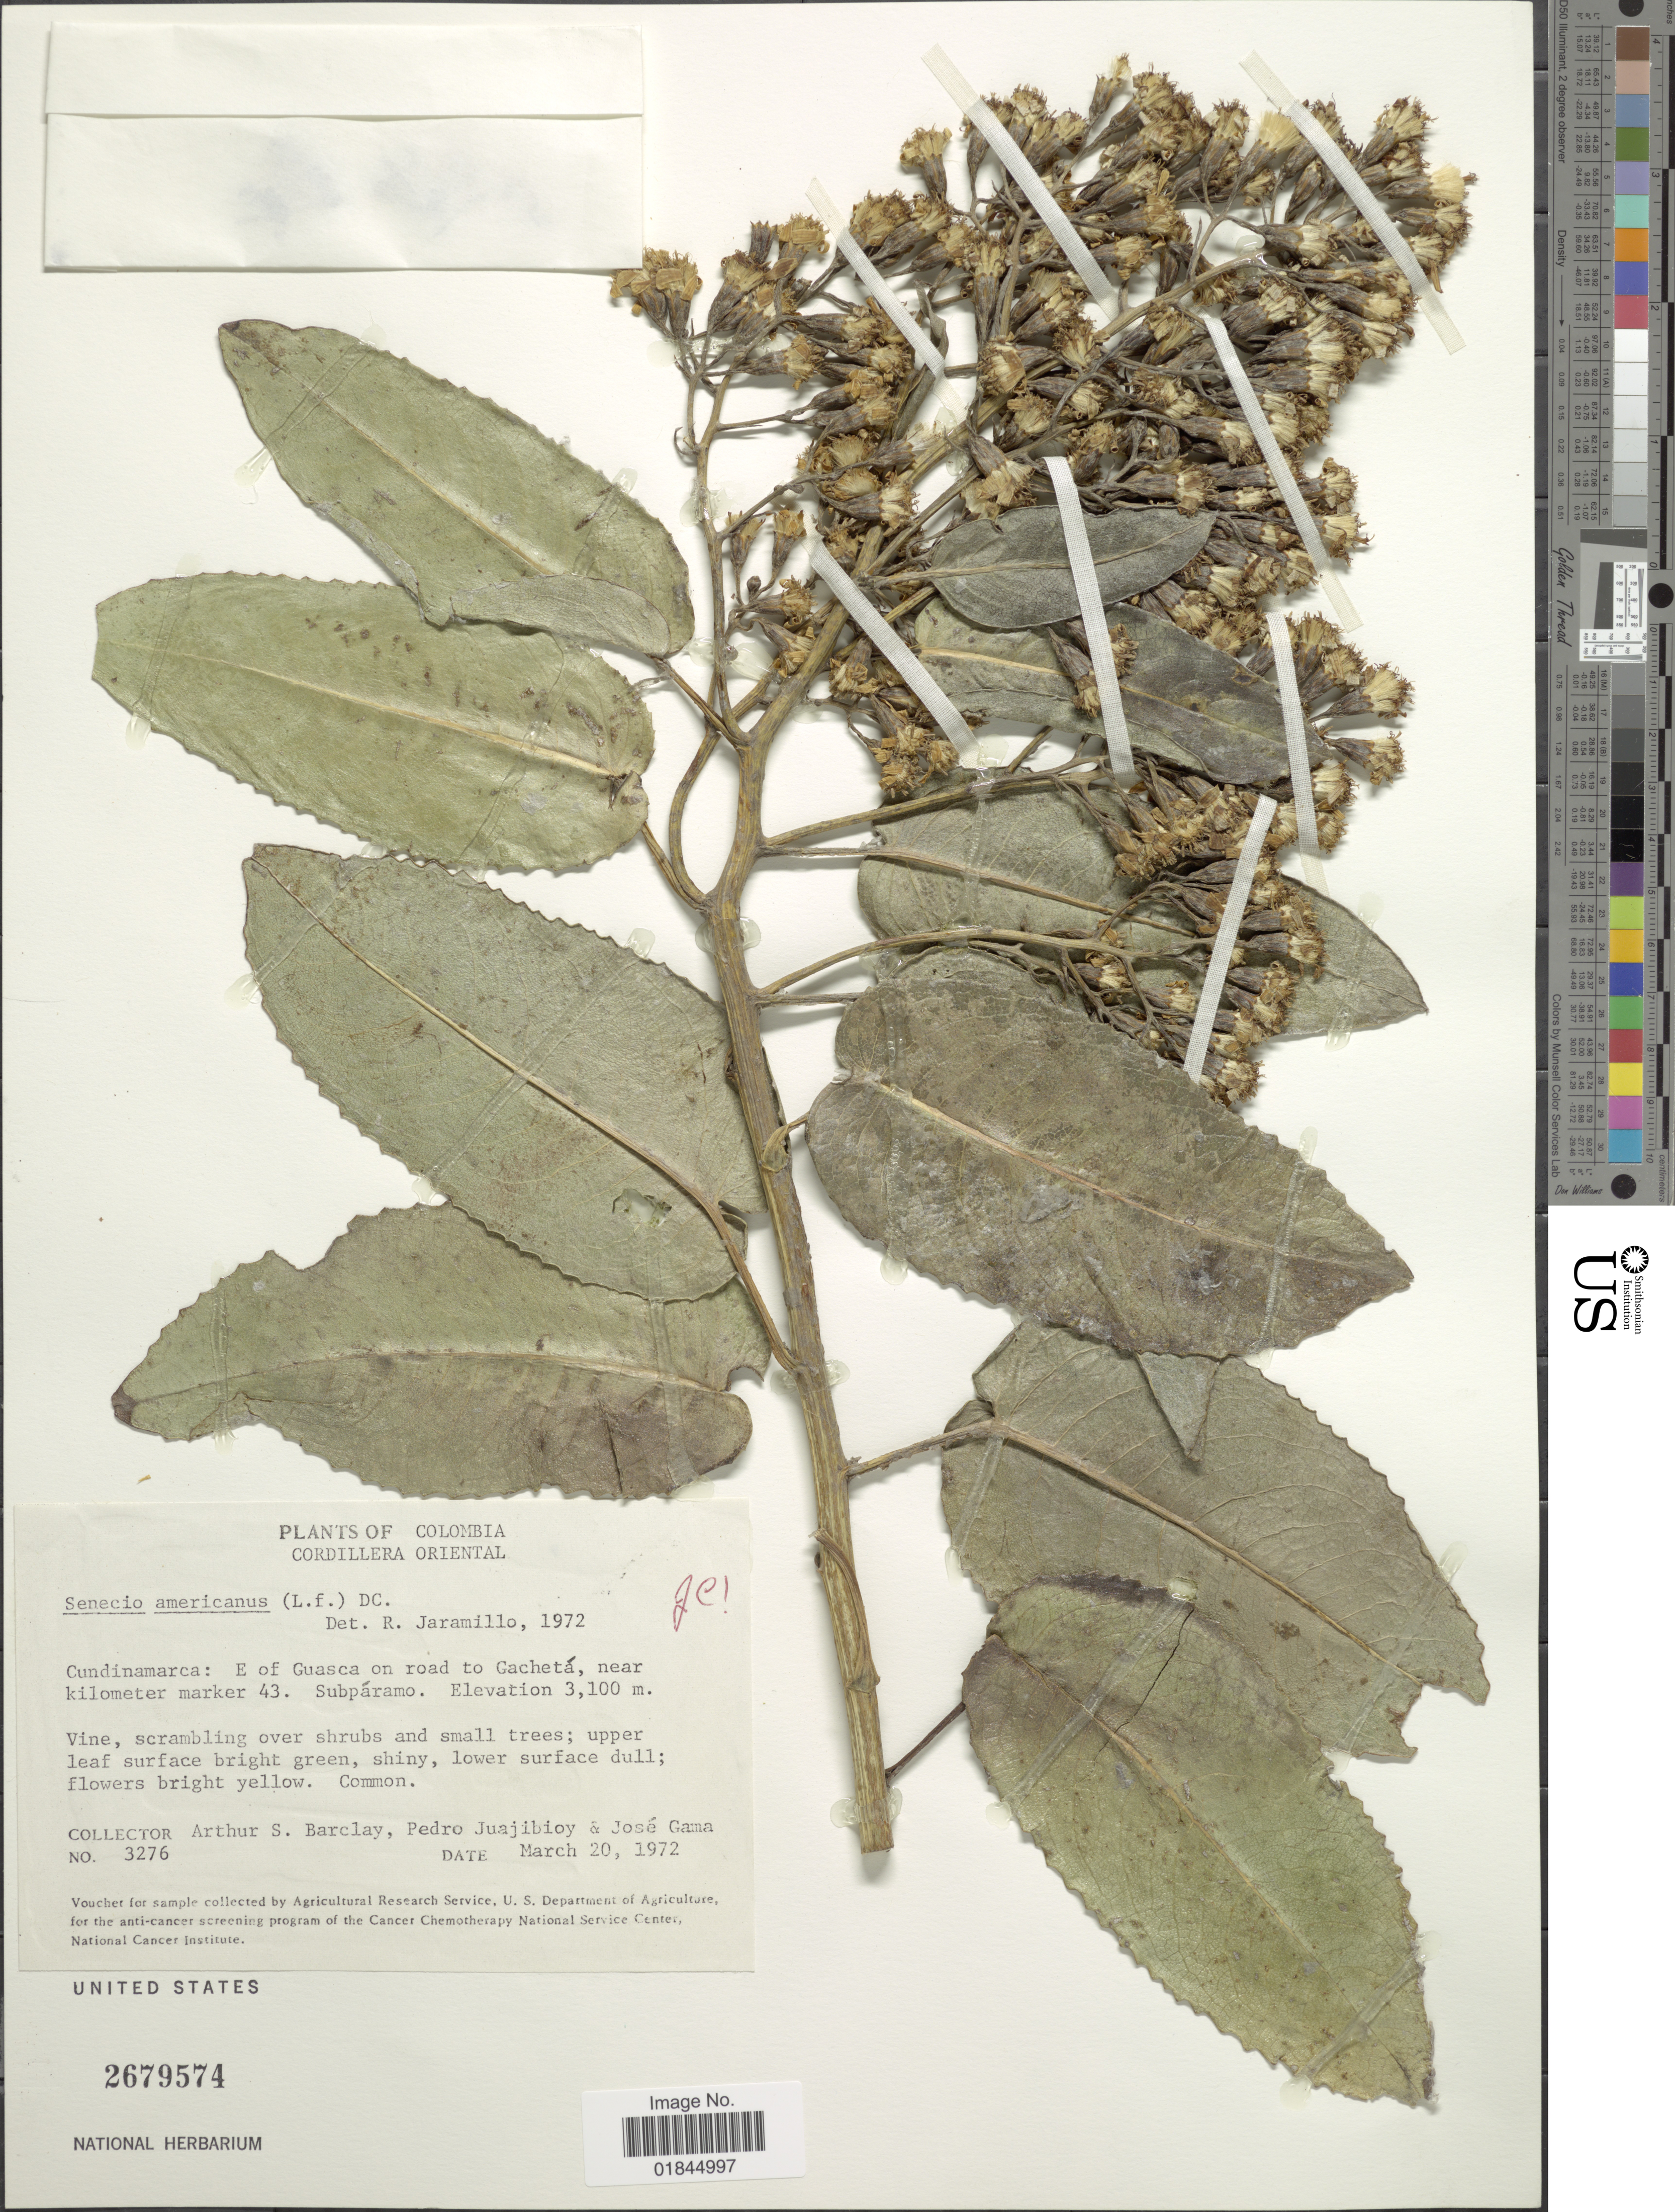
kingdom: Plantae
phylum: Tracheophyta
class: Magnoliopsida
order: Asterales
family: Asteraceae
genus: Pentacalia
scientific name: Pentacalia americana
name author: (L. f.) Cuatrec.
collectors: A. S. Barclay, P. Juajibioy & J. Gama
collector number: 3276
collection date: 1972-03-20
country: Colombia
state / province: Cundinamarca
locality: E of Guasca on road to Gacheta near kilometer marker 43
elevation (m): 3100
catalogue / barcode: US 2679574